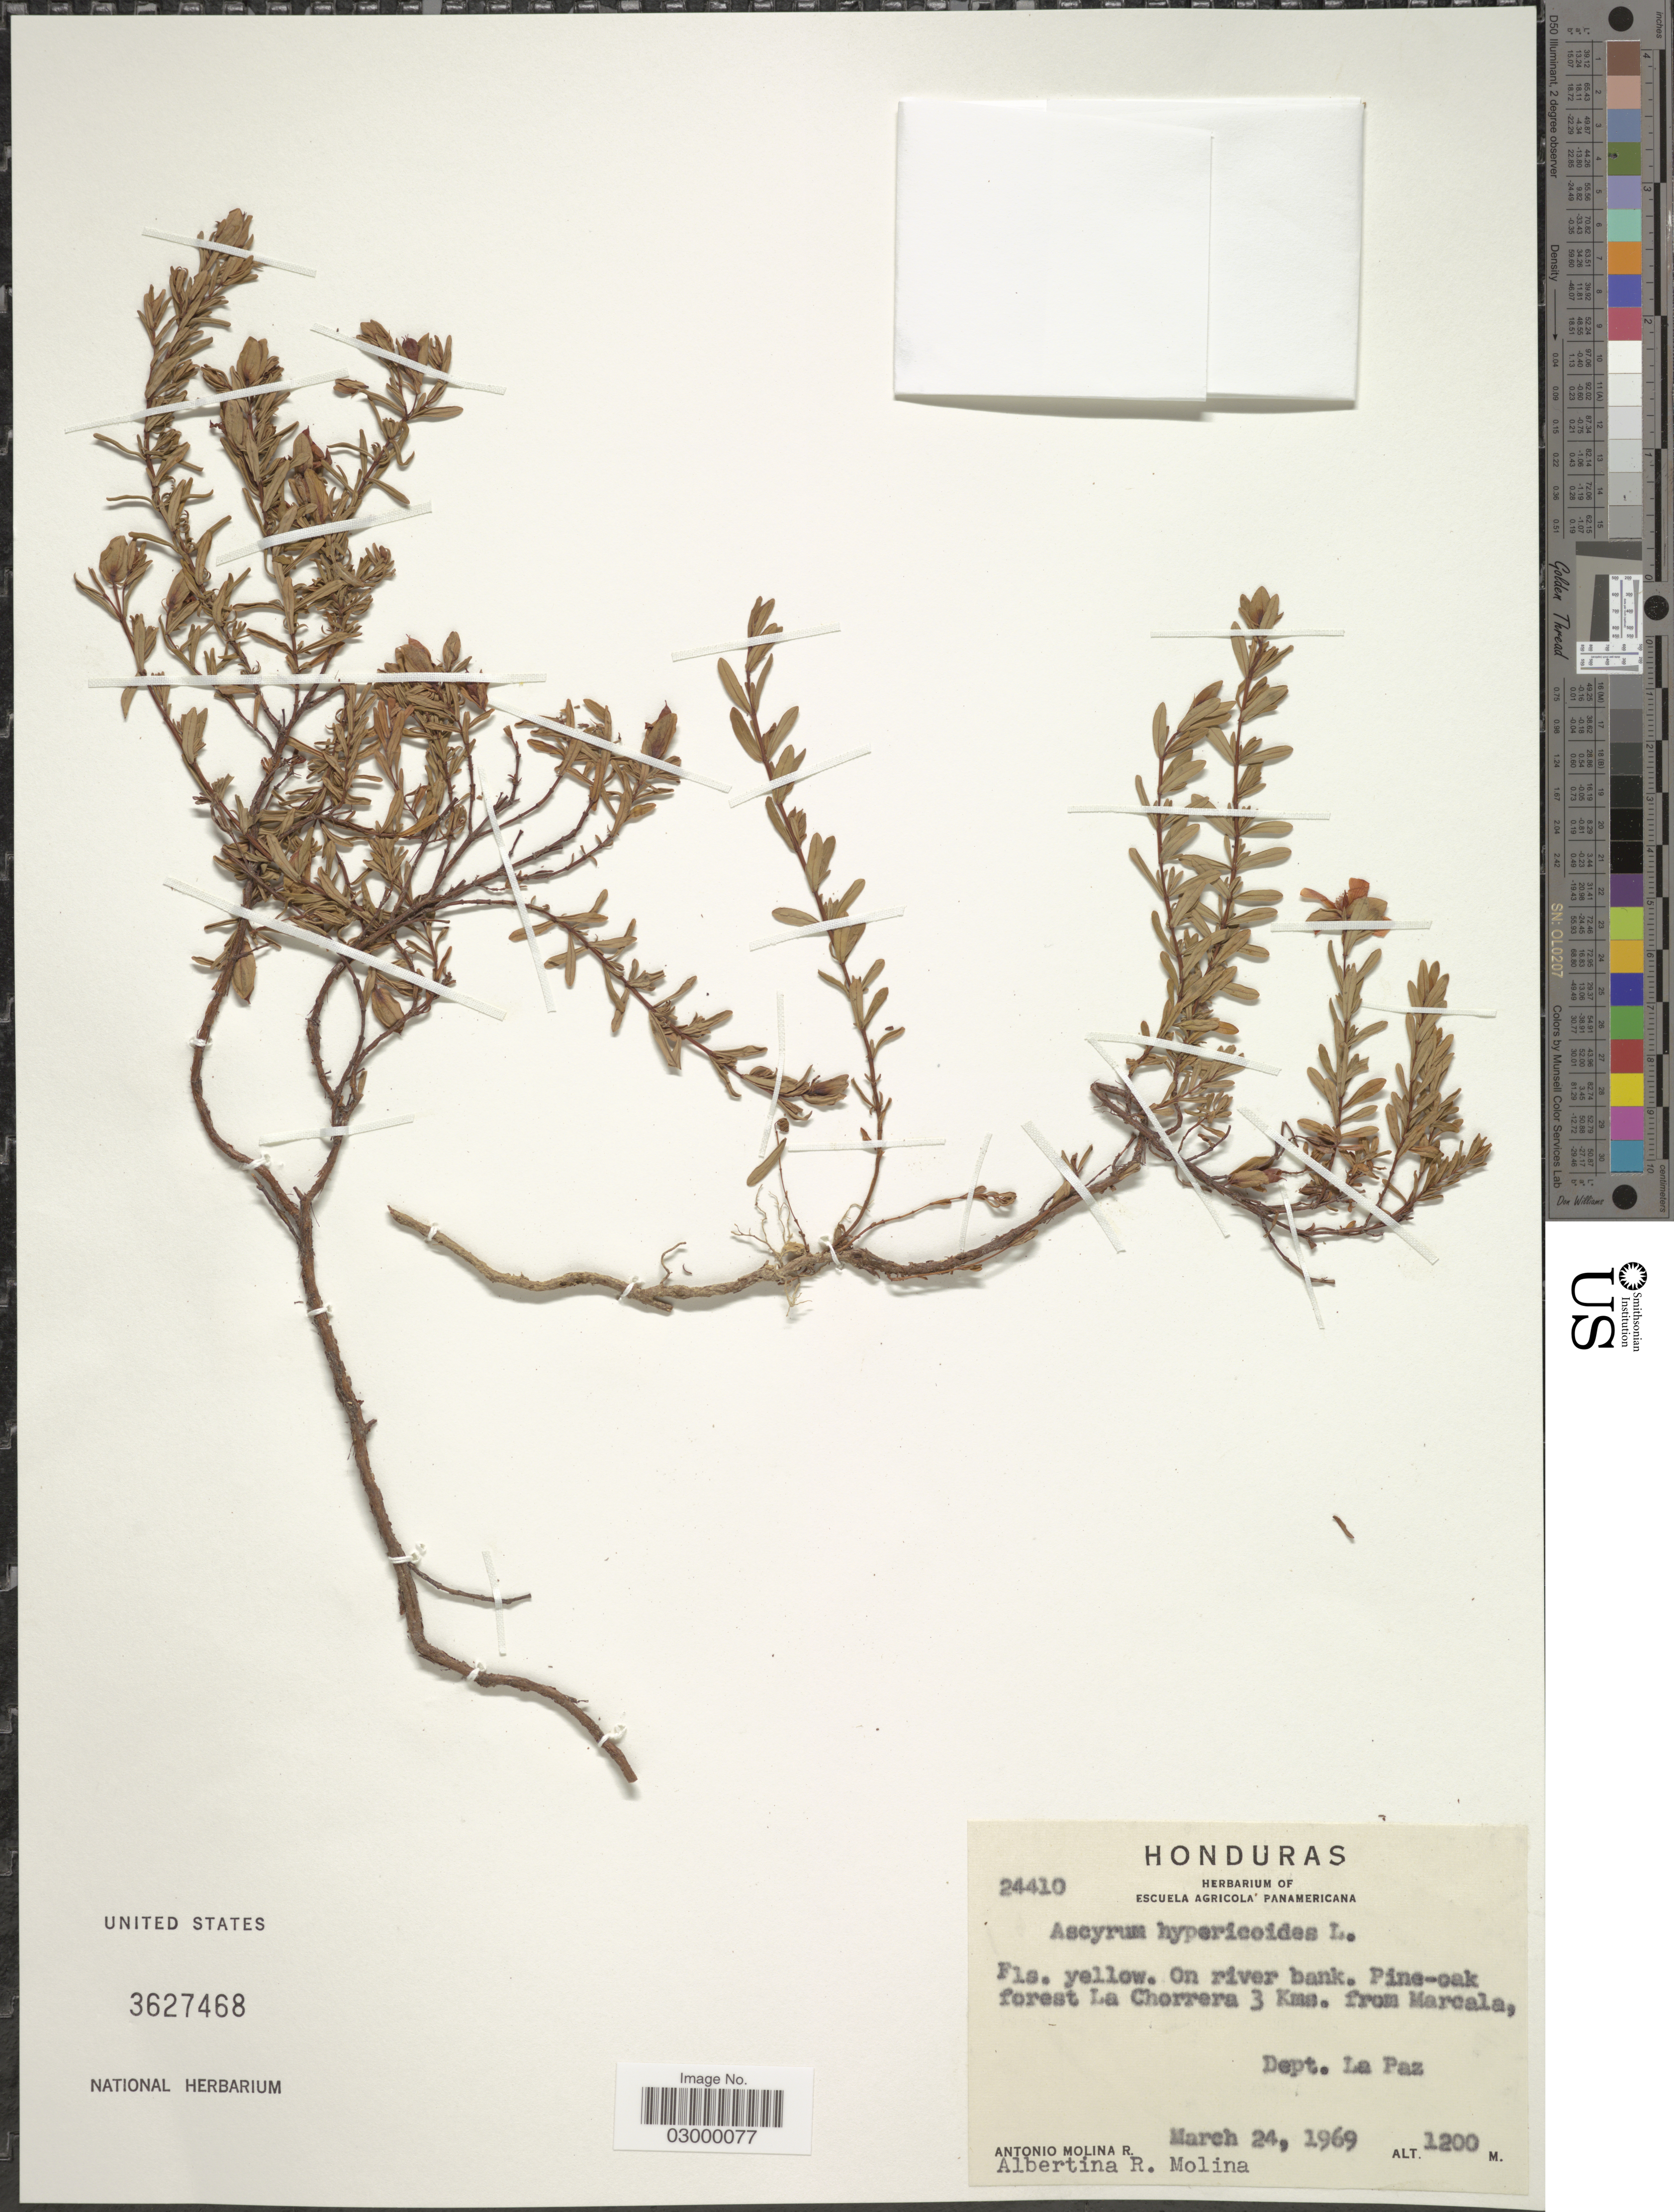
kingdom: Plantae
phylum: Tracheophyta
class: Magnoliopsida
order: Malpighiales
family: Hypericaceae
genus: Hypericum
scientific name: Hypericum hypericoides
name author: (L.) Crantz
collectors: A. Molina R. & A. R. Molina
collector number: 24410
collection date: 1969-03-24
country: Honduras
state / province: La Paz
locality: Pine-oak forest La Chorrera 3 Kms. from Marcala, Dept. La Paz.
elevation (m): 1200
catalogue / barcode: US 3627468